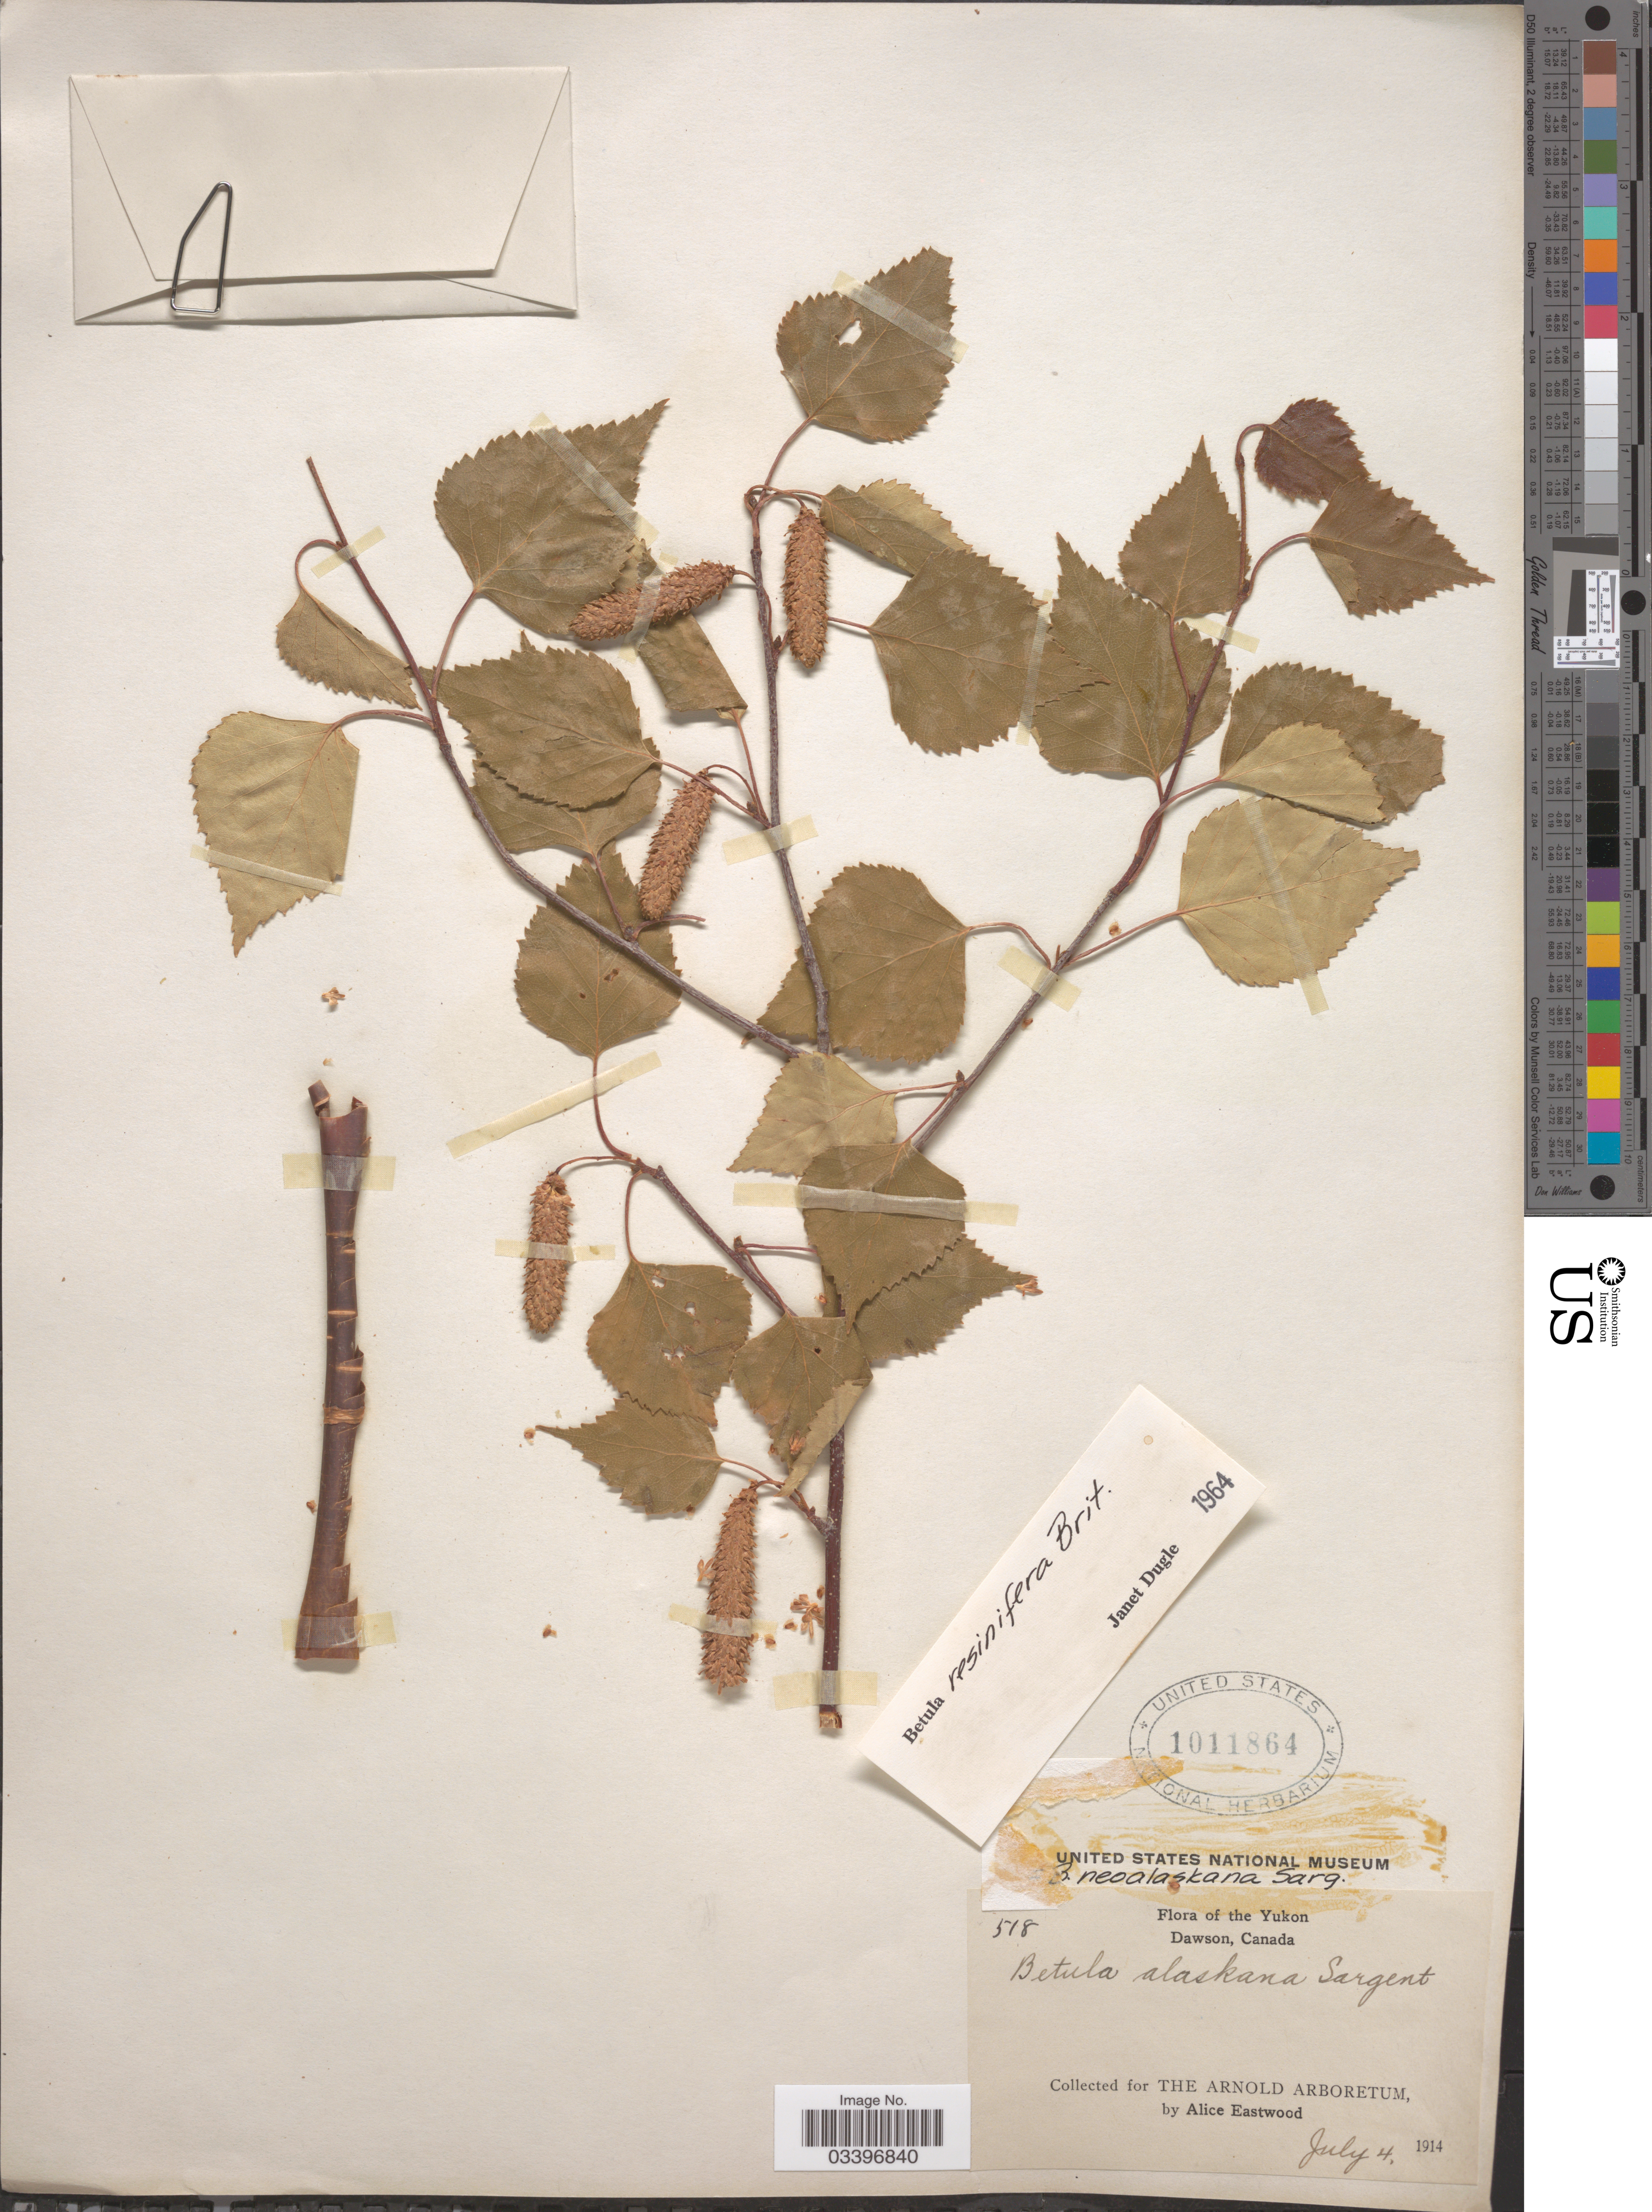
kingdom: Plantae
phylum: Tracheophyta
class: Magnoliopsida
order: Fagales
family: Betulaceae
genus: Betula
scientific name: Betula resinifera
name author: Britton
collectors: A. Eastwood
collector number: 518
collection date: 1914-07-04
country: Canada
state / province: Yukon Territory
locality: Yukon, Dawson.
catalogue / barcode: US 1011864